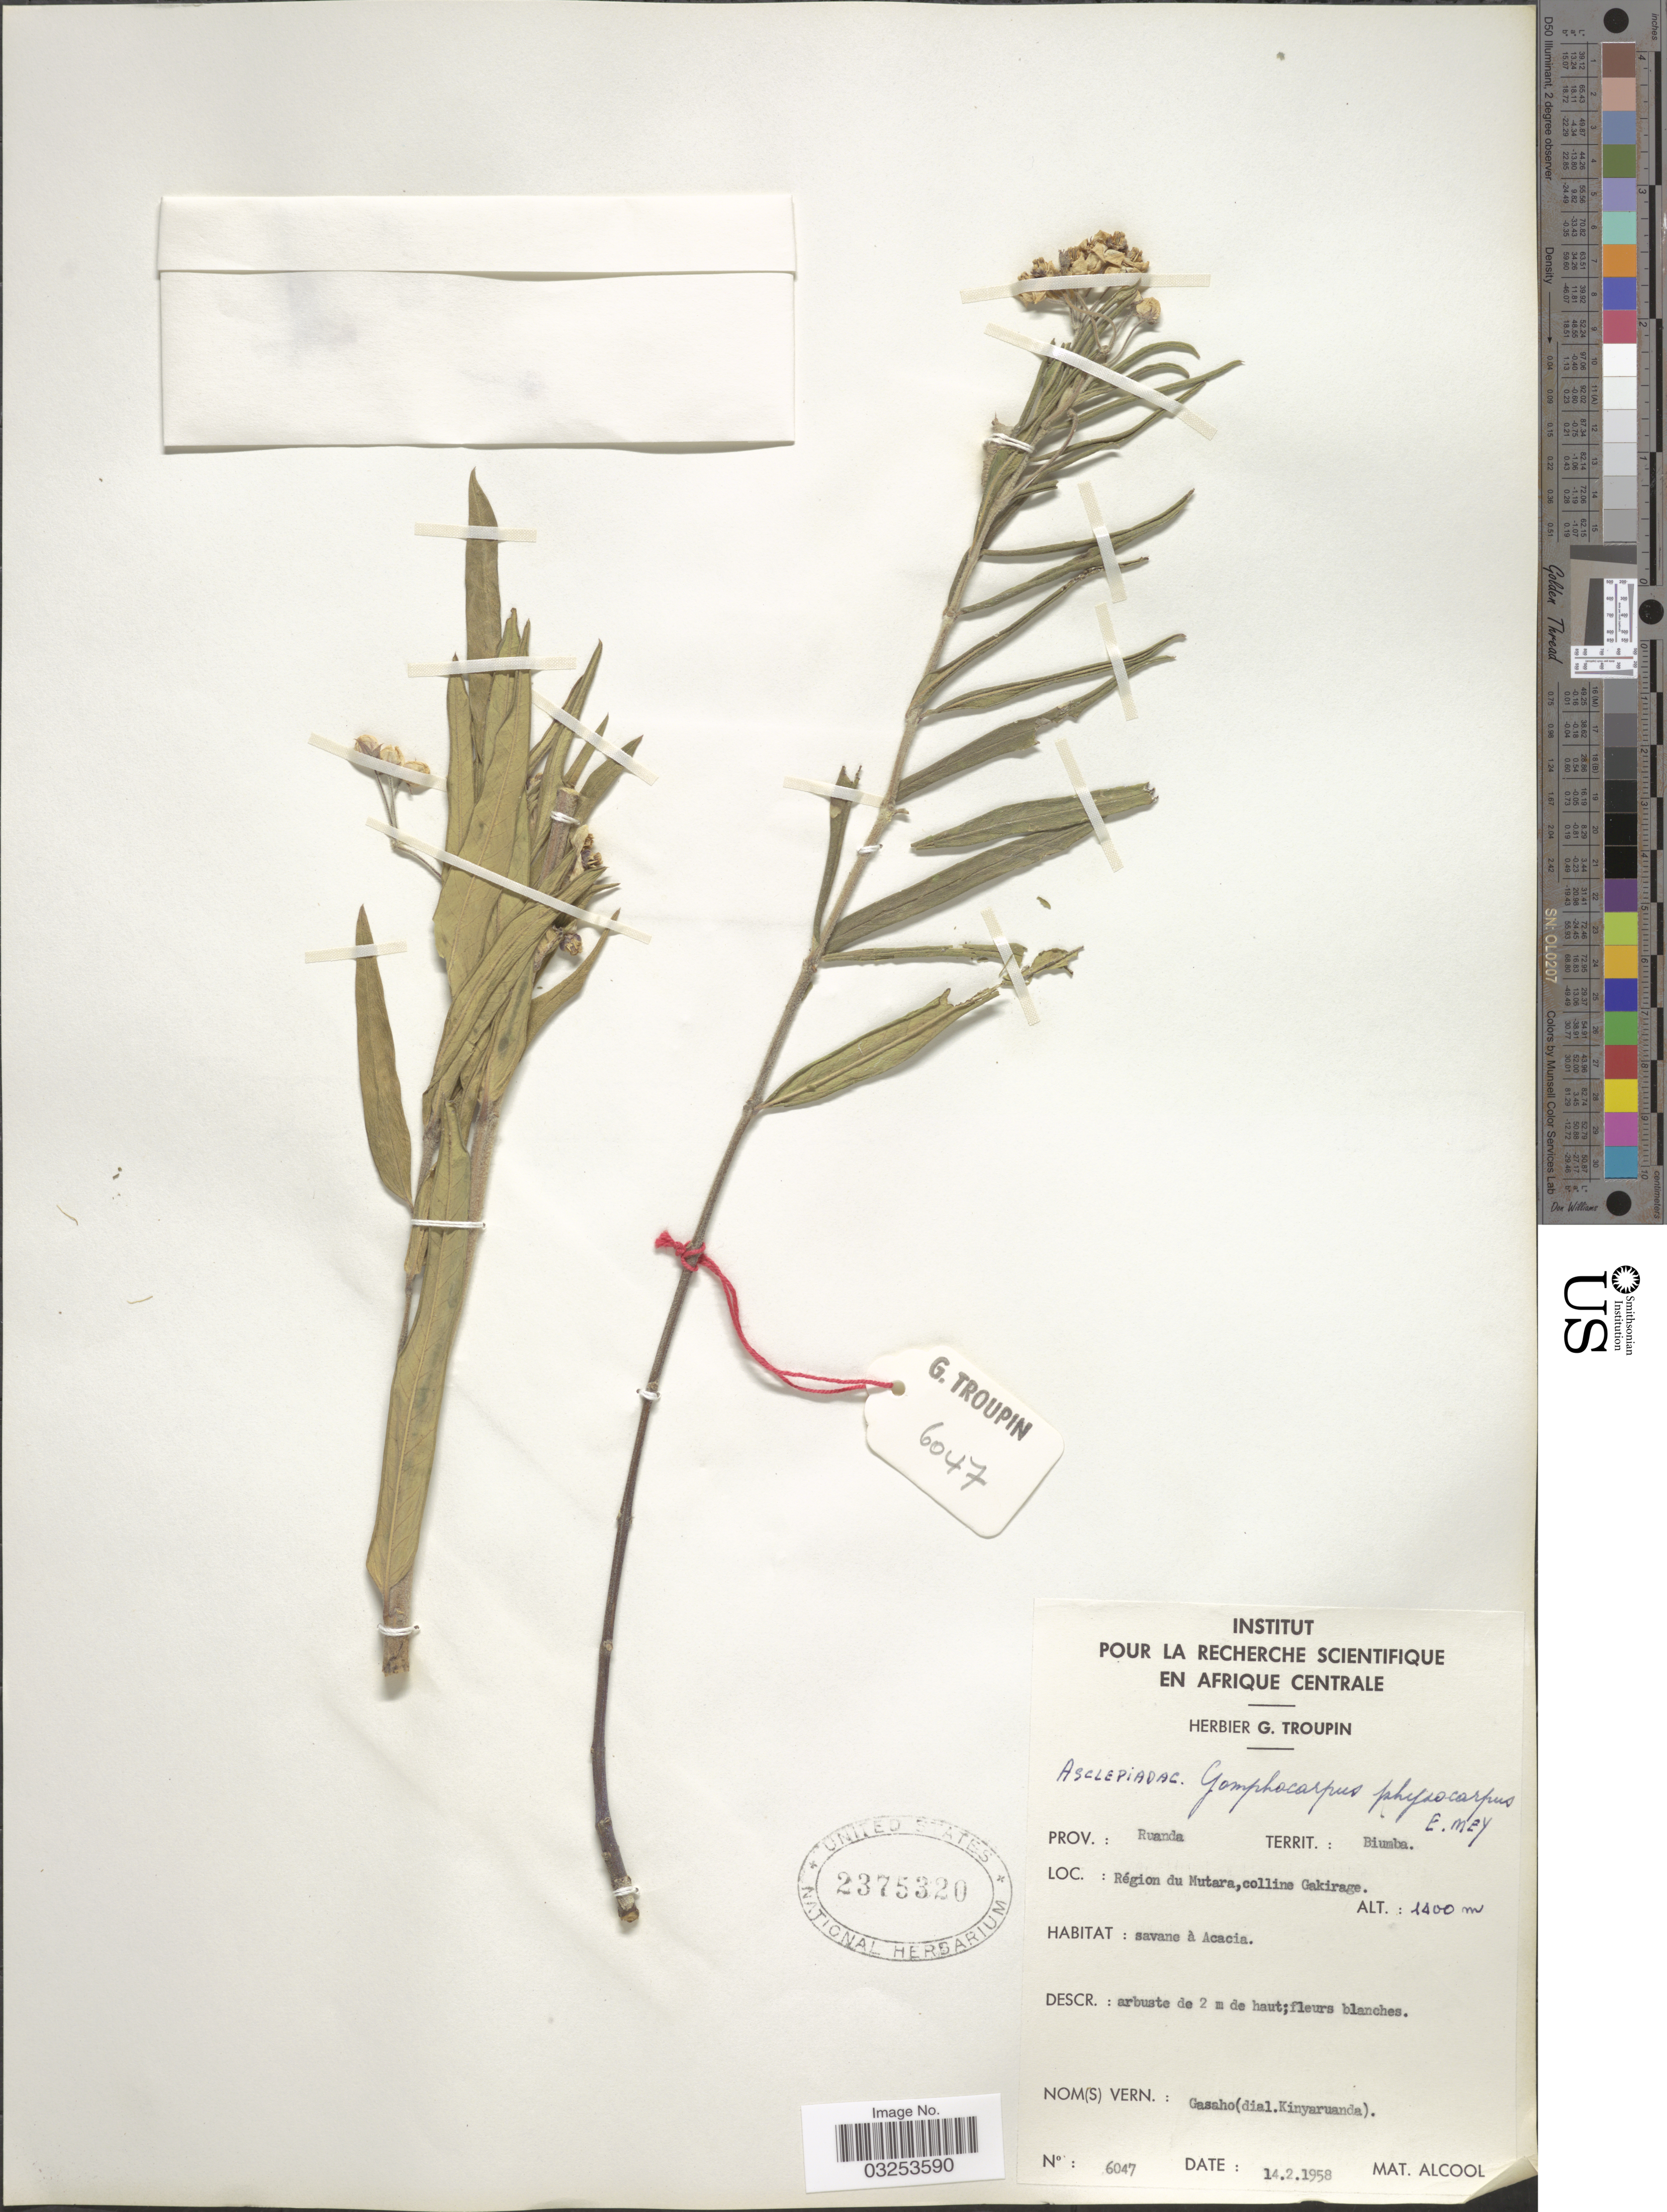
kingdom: Plantae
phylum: Tracheophyta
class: Magnoliopsida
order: Gentianales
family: Apocynaceae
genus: Gomphocarpus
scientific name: Gomphocarpus physocarpus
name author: E. Mey.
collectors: G. Troupin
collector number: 6047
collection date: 1958-02-14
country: Rwanda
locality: Prov.: Ruanda Territ.: Biumba. Région du Mutara, colline Gakirage.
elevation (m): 1400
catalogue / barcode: US 2375320